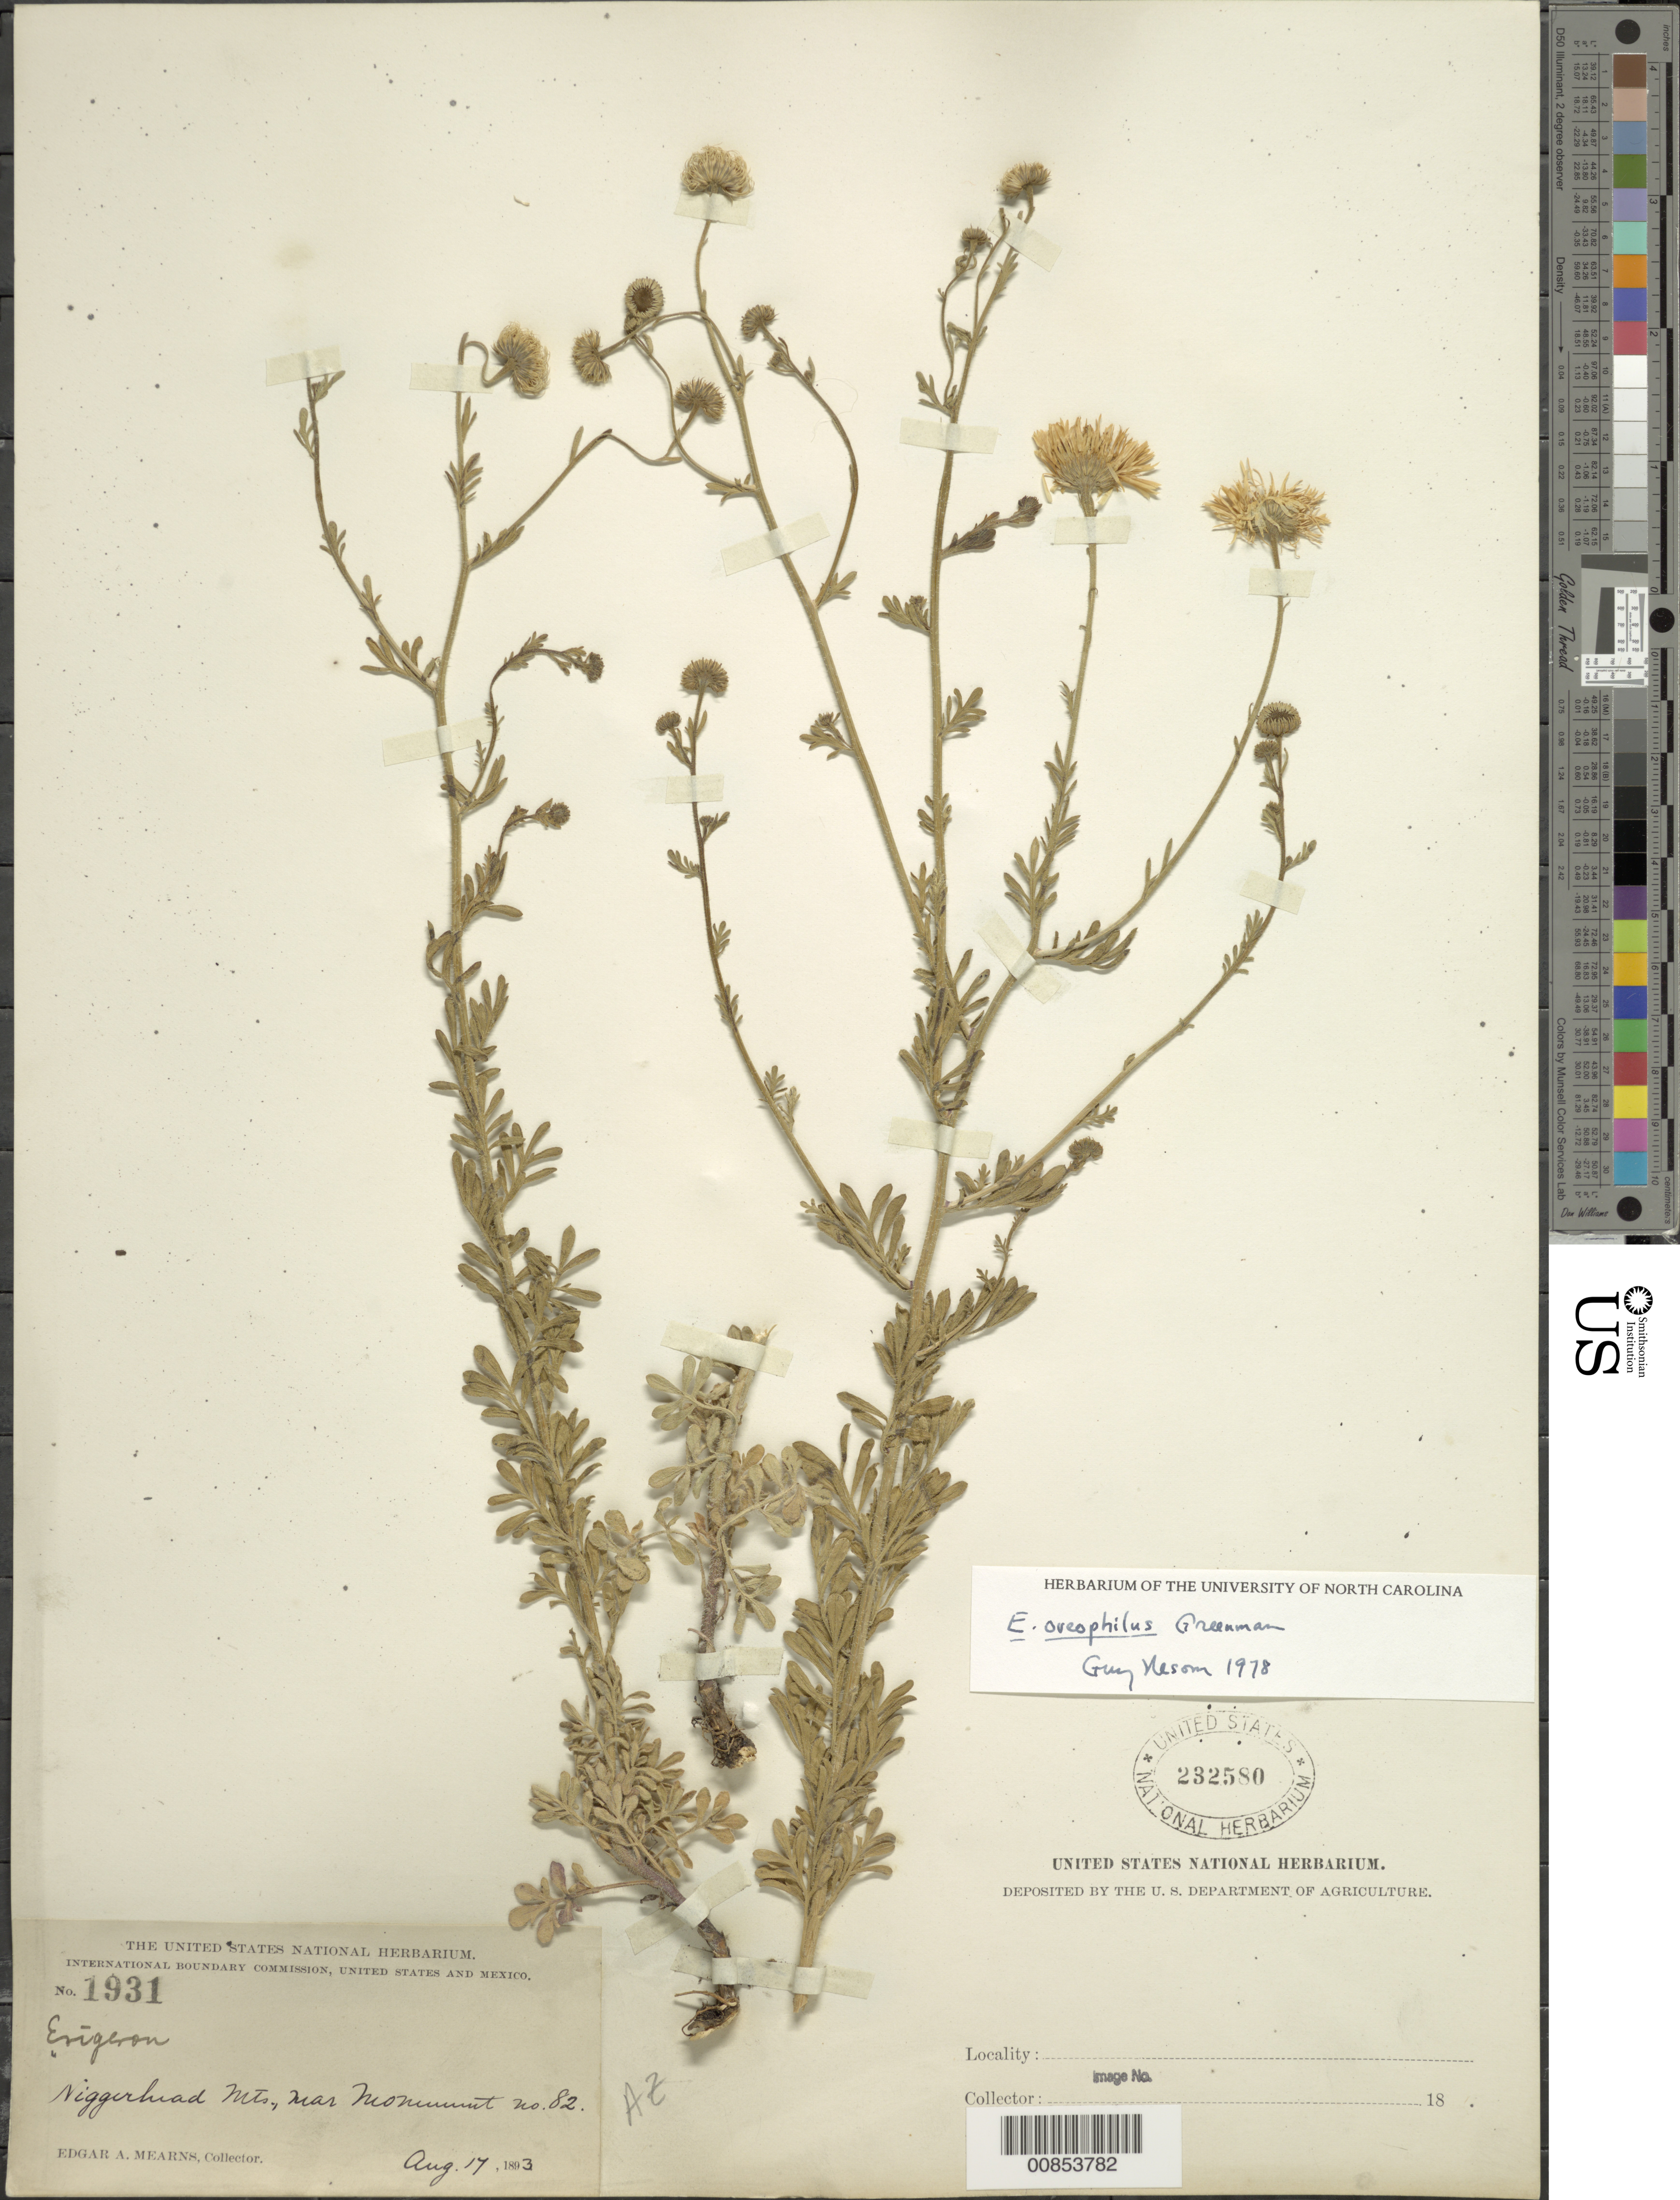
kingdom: Plantae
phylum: Tracheophyta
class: Magnoliopsida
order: Asterales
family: Asteraceae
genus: Erigeron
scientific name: Erigeron oreophilus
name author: Greenm.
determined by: Nesom, Guy L.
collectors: E. A. Mearns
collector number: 1931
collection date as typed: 17 Aug 1893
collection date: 1893-08-17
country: United States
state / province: Arizona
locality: Niggerhead Mts., near Monument no. 82.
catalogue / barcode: US 232580